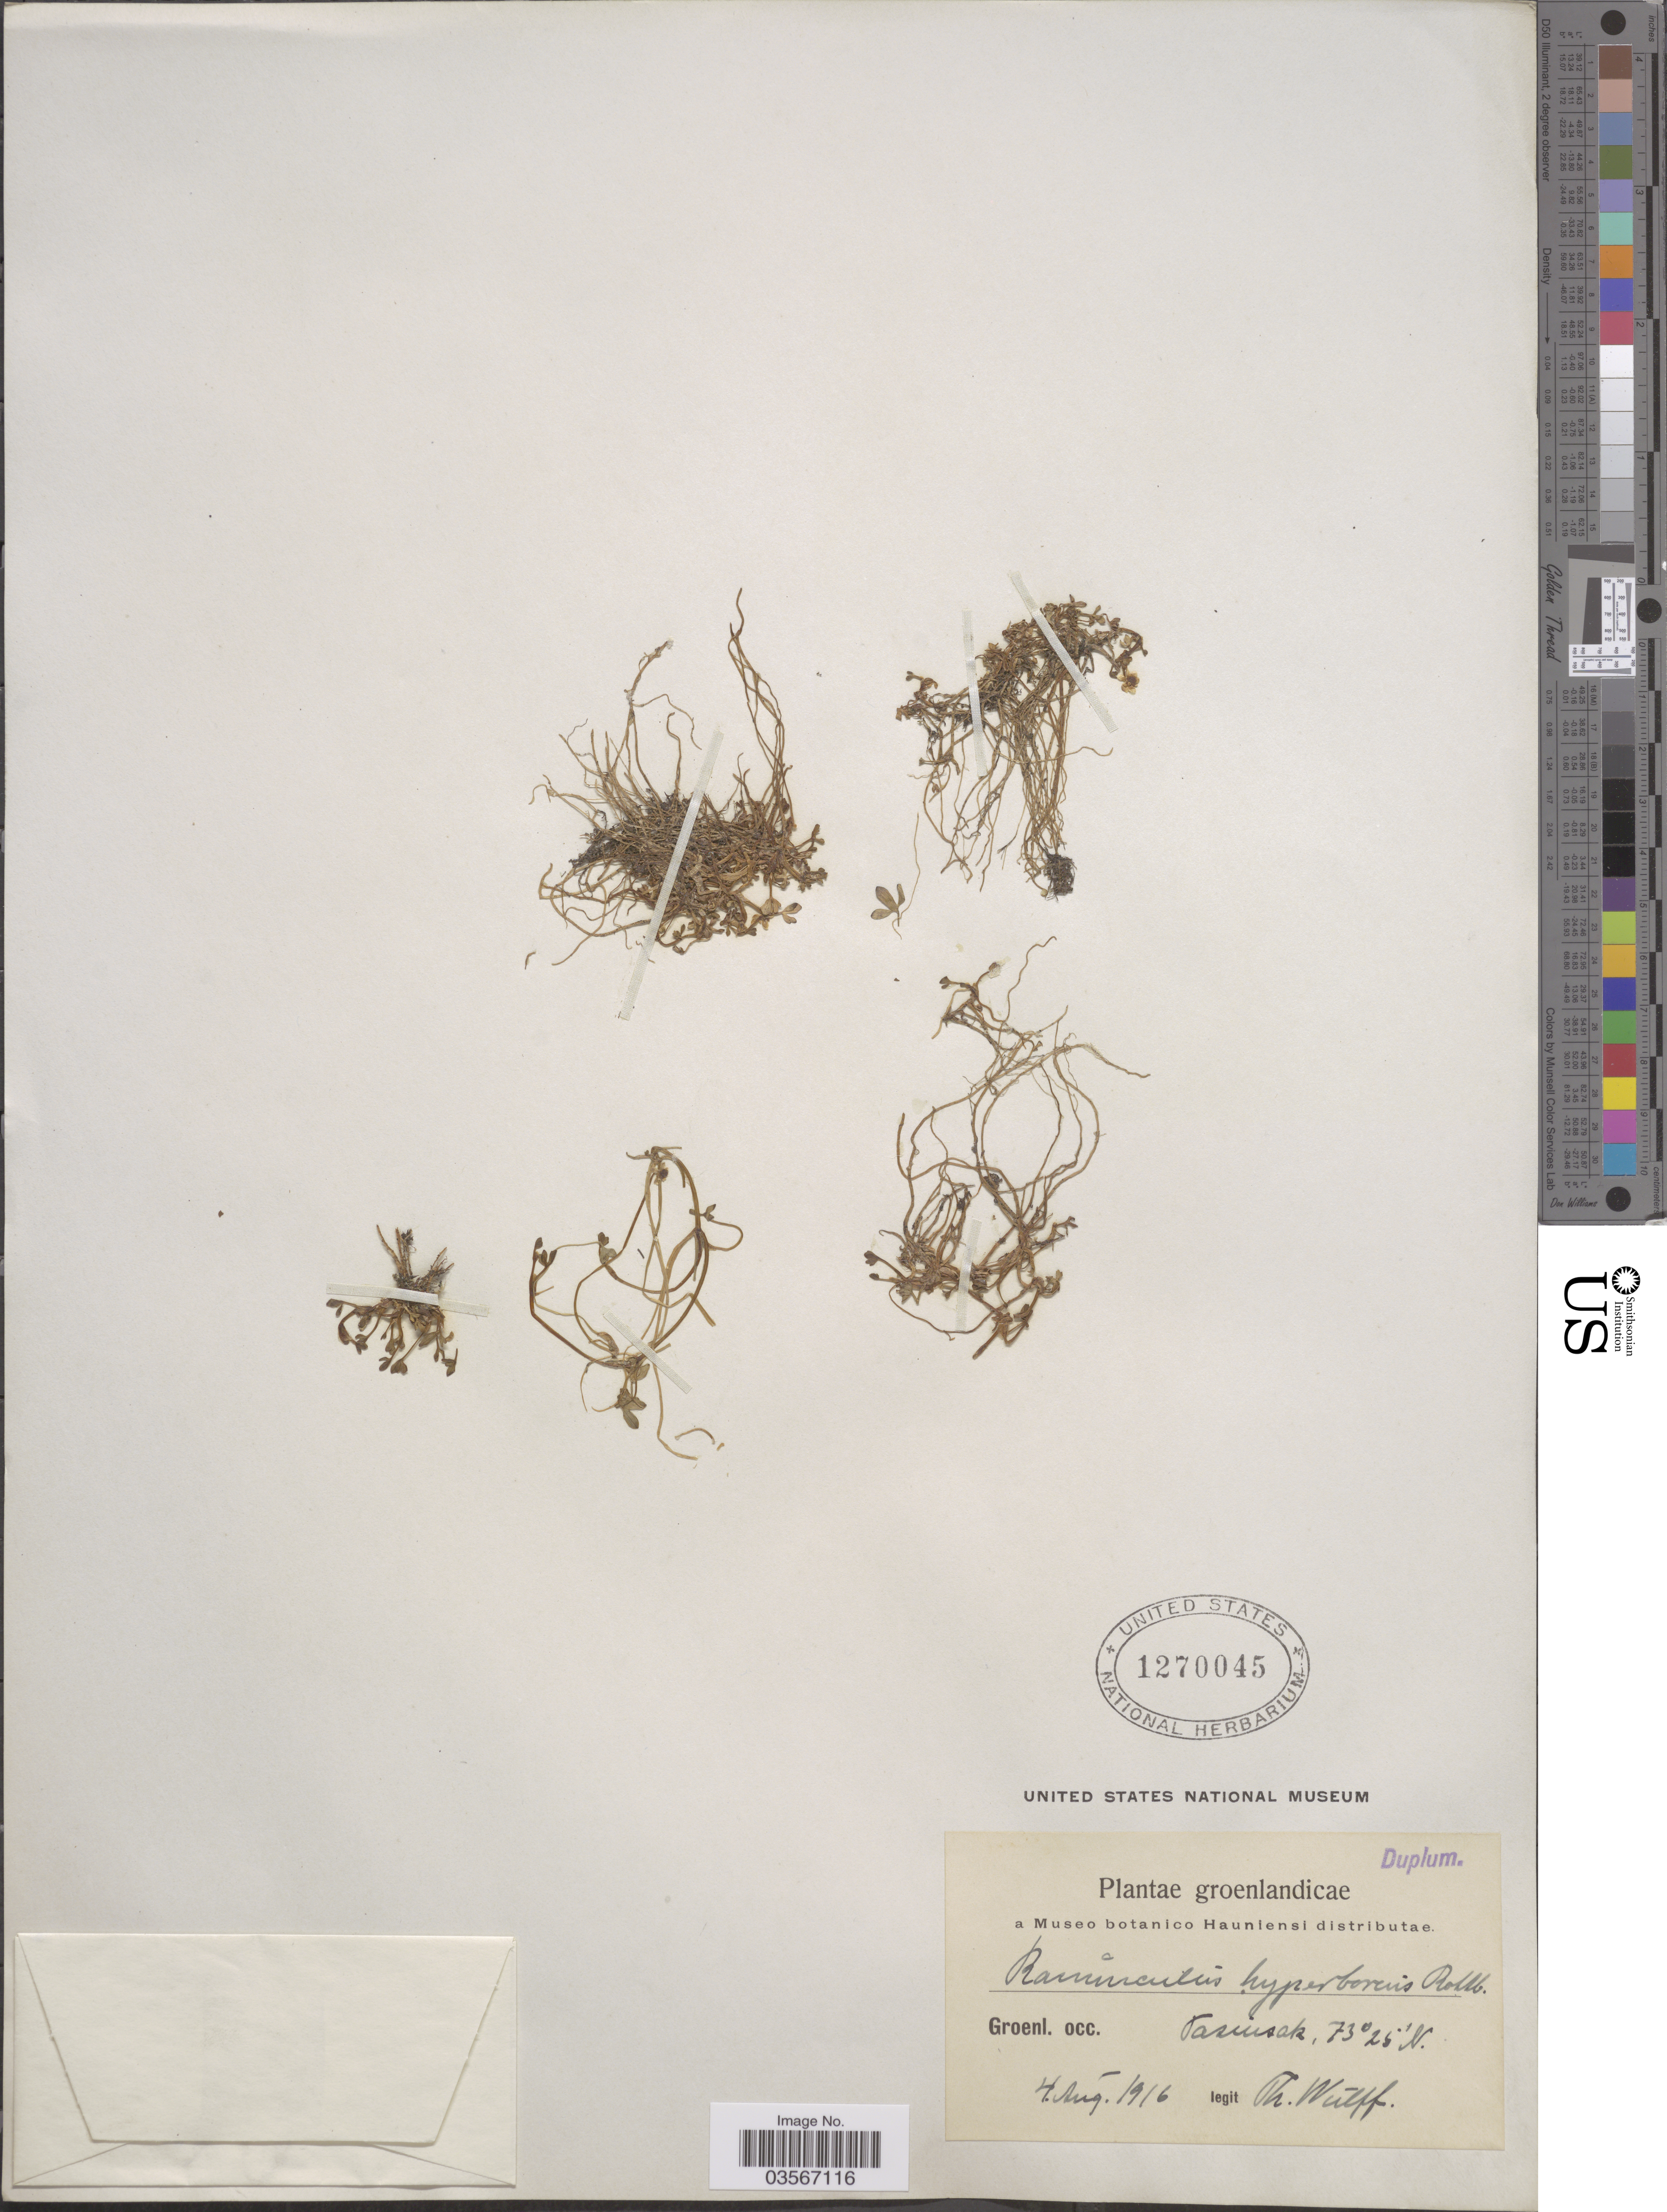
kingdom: Plantae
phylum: Tracheophyta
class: Magnoliopsida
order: Ranunculales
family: Ranunculaceae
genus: Ranunculus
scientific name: Ranunculus hyperboreus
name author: Rottb.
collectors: T. Wulff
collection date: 1916-08-04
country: Greenland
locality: Groenl. occ. Tasiusak.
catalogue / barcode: US 1270045